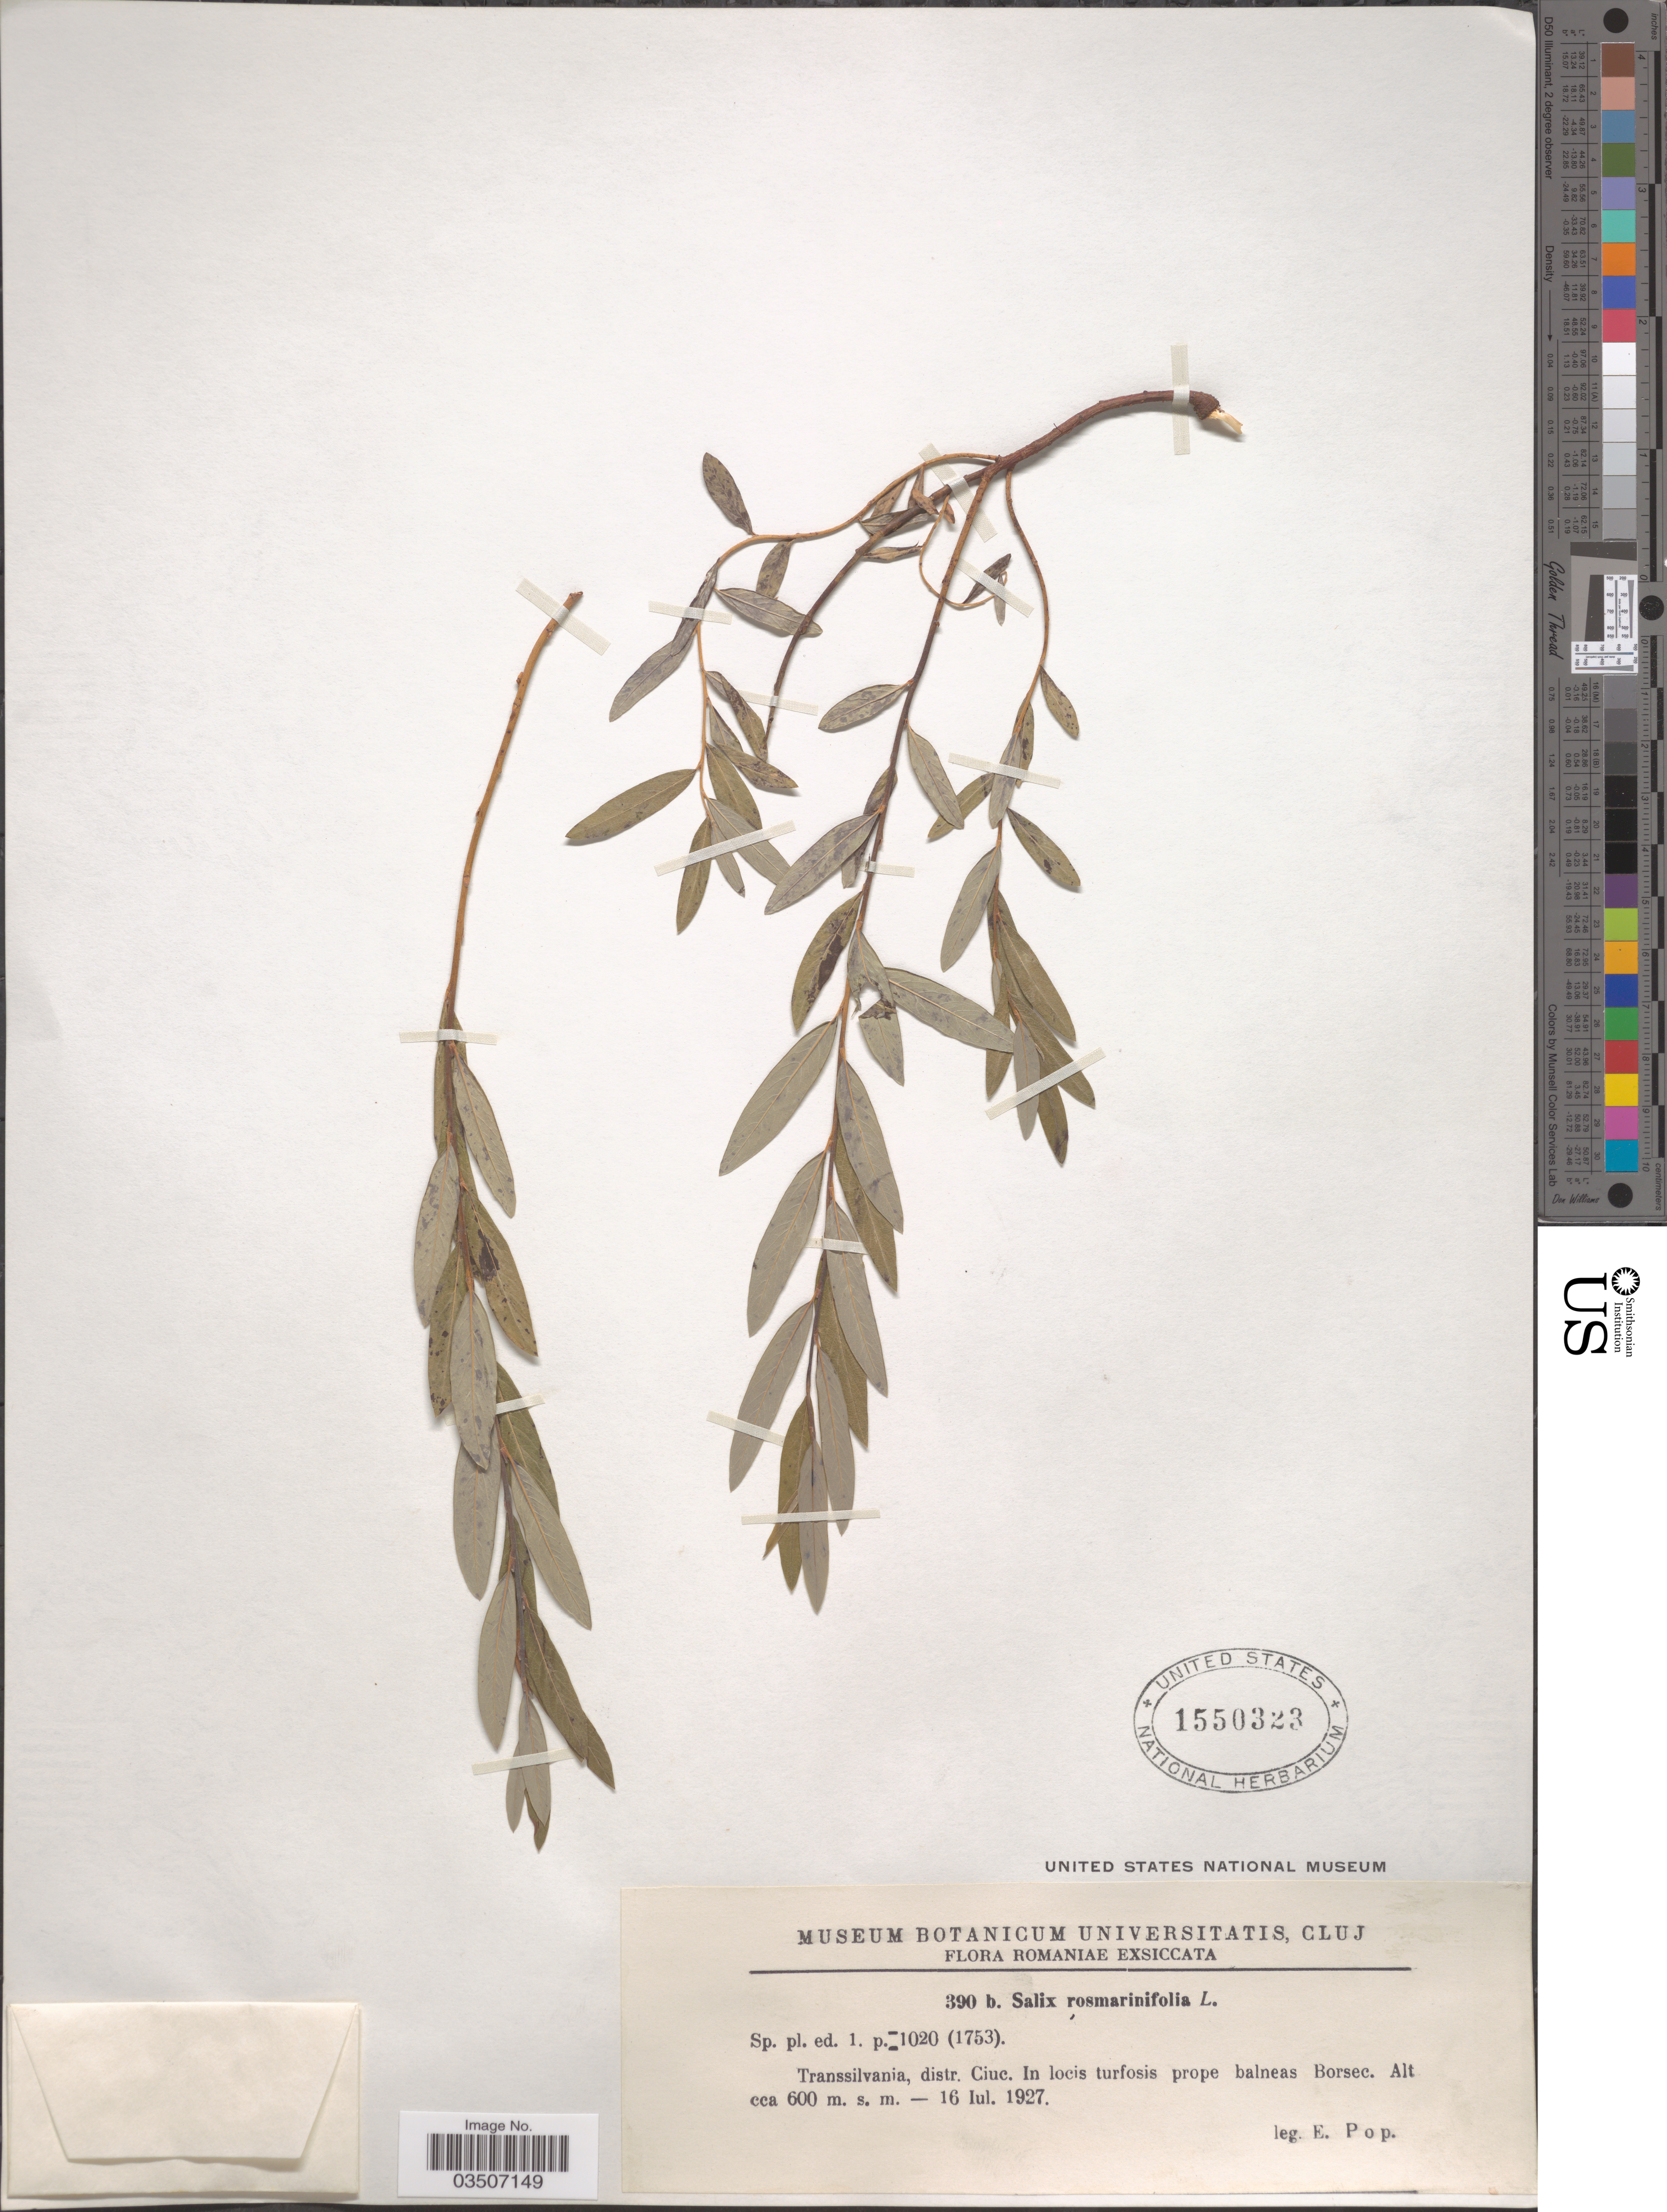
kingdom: Plantae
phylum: Tracheophyta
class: Magnoliopsida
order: Malpighiales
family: Salicaceae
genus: Salix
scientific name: Salix rosmarinifolia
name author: L.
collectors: E. Pop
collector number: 390b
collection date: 1927-07-16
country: Romania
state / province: Cluj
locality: Transsilvania, distr. Ciuc. In locis turfosis prope balneas Borsec.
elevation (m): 600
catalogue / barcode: US 1550323